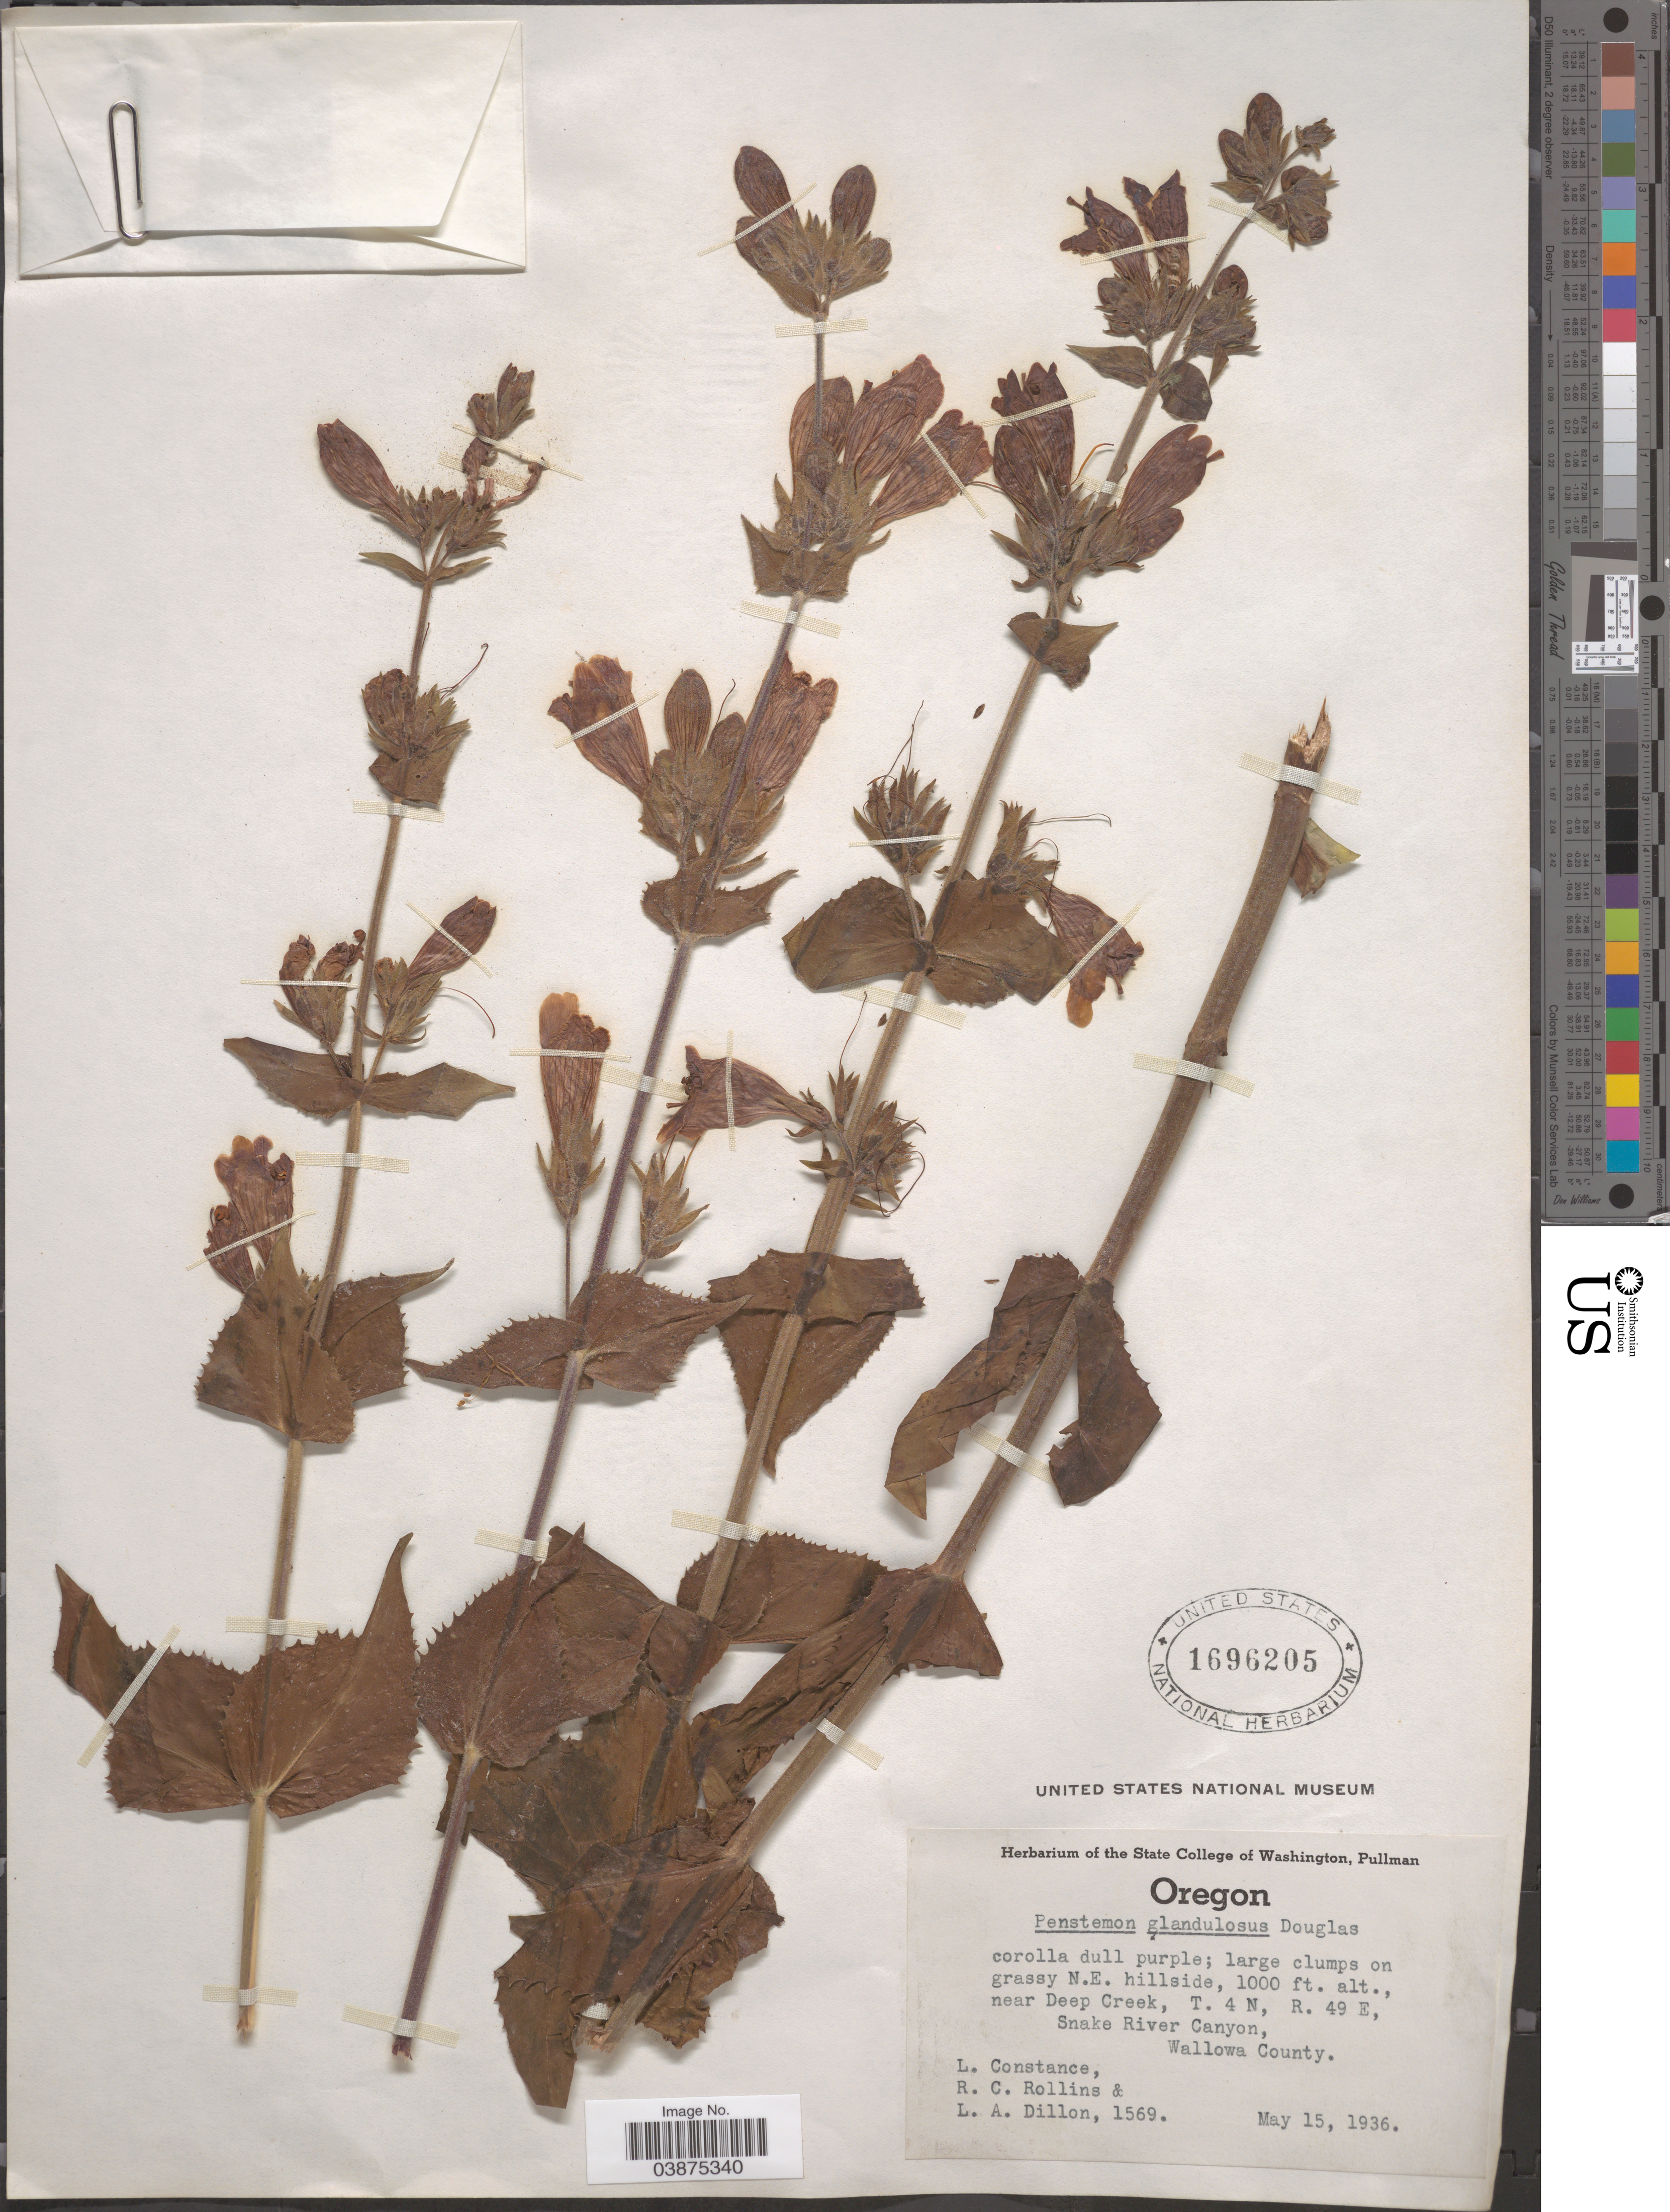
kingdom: Plantae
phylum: Tracheophyta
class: Magnoliopsida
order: Lamiales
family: Plantaginaceae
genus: Penstemon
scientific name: Penstemon glandulosus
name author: Douglas ex Lindl.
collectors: L. Constance, R. C. Rollins & L. Dillon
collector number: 1569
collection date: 1936-05-15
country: United States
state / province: Oregon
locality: On grassy N.E. hillside, near Deep Creek, T. 4 N, R. 49 E, Snake River Canyon, Walllowa County.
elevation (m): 305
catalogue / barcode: US 1696205